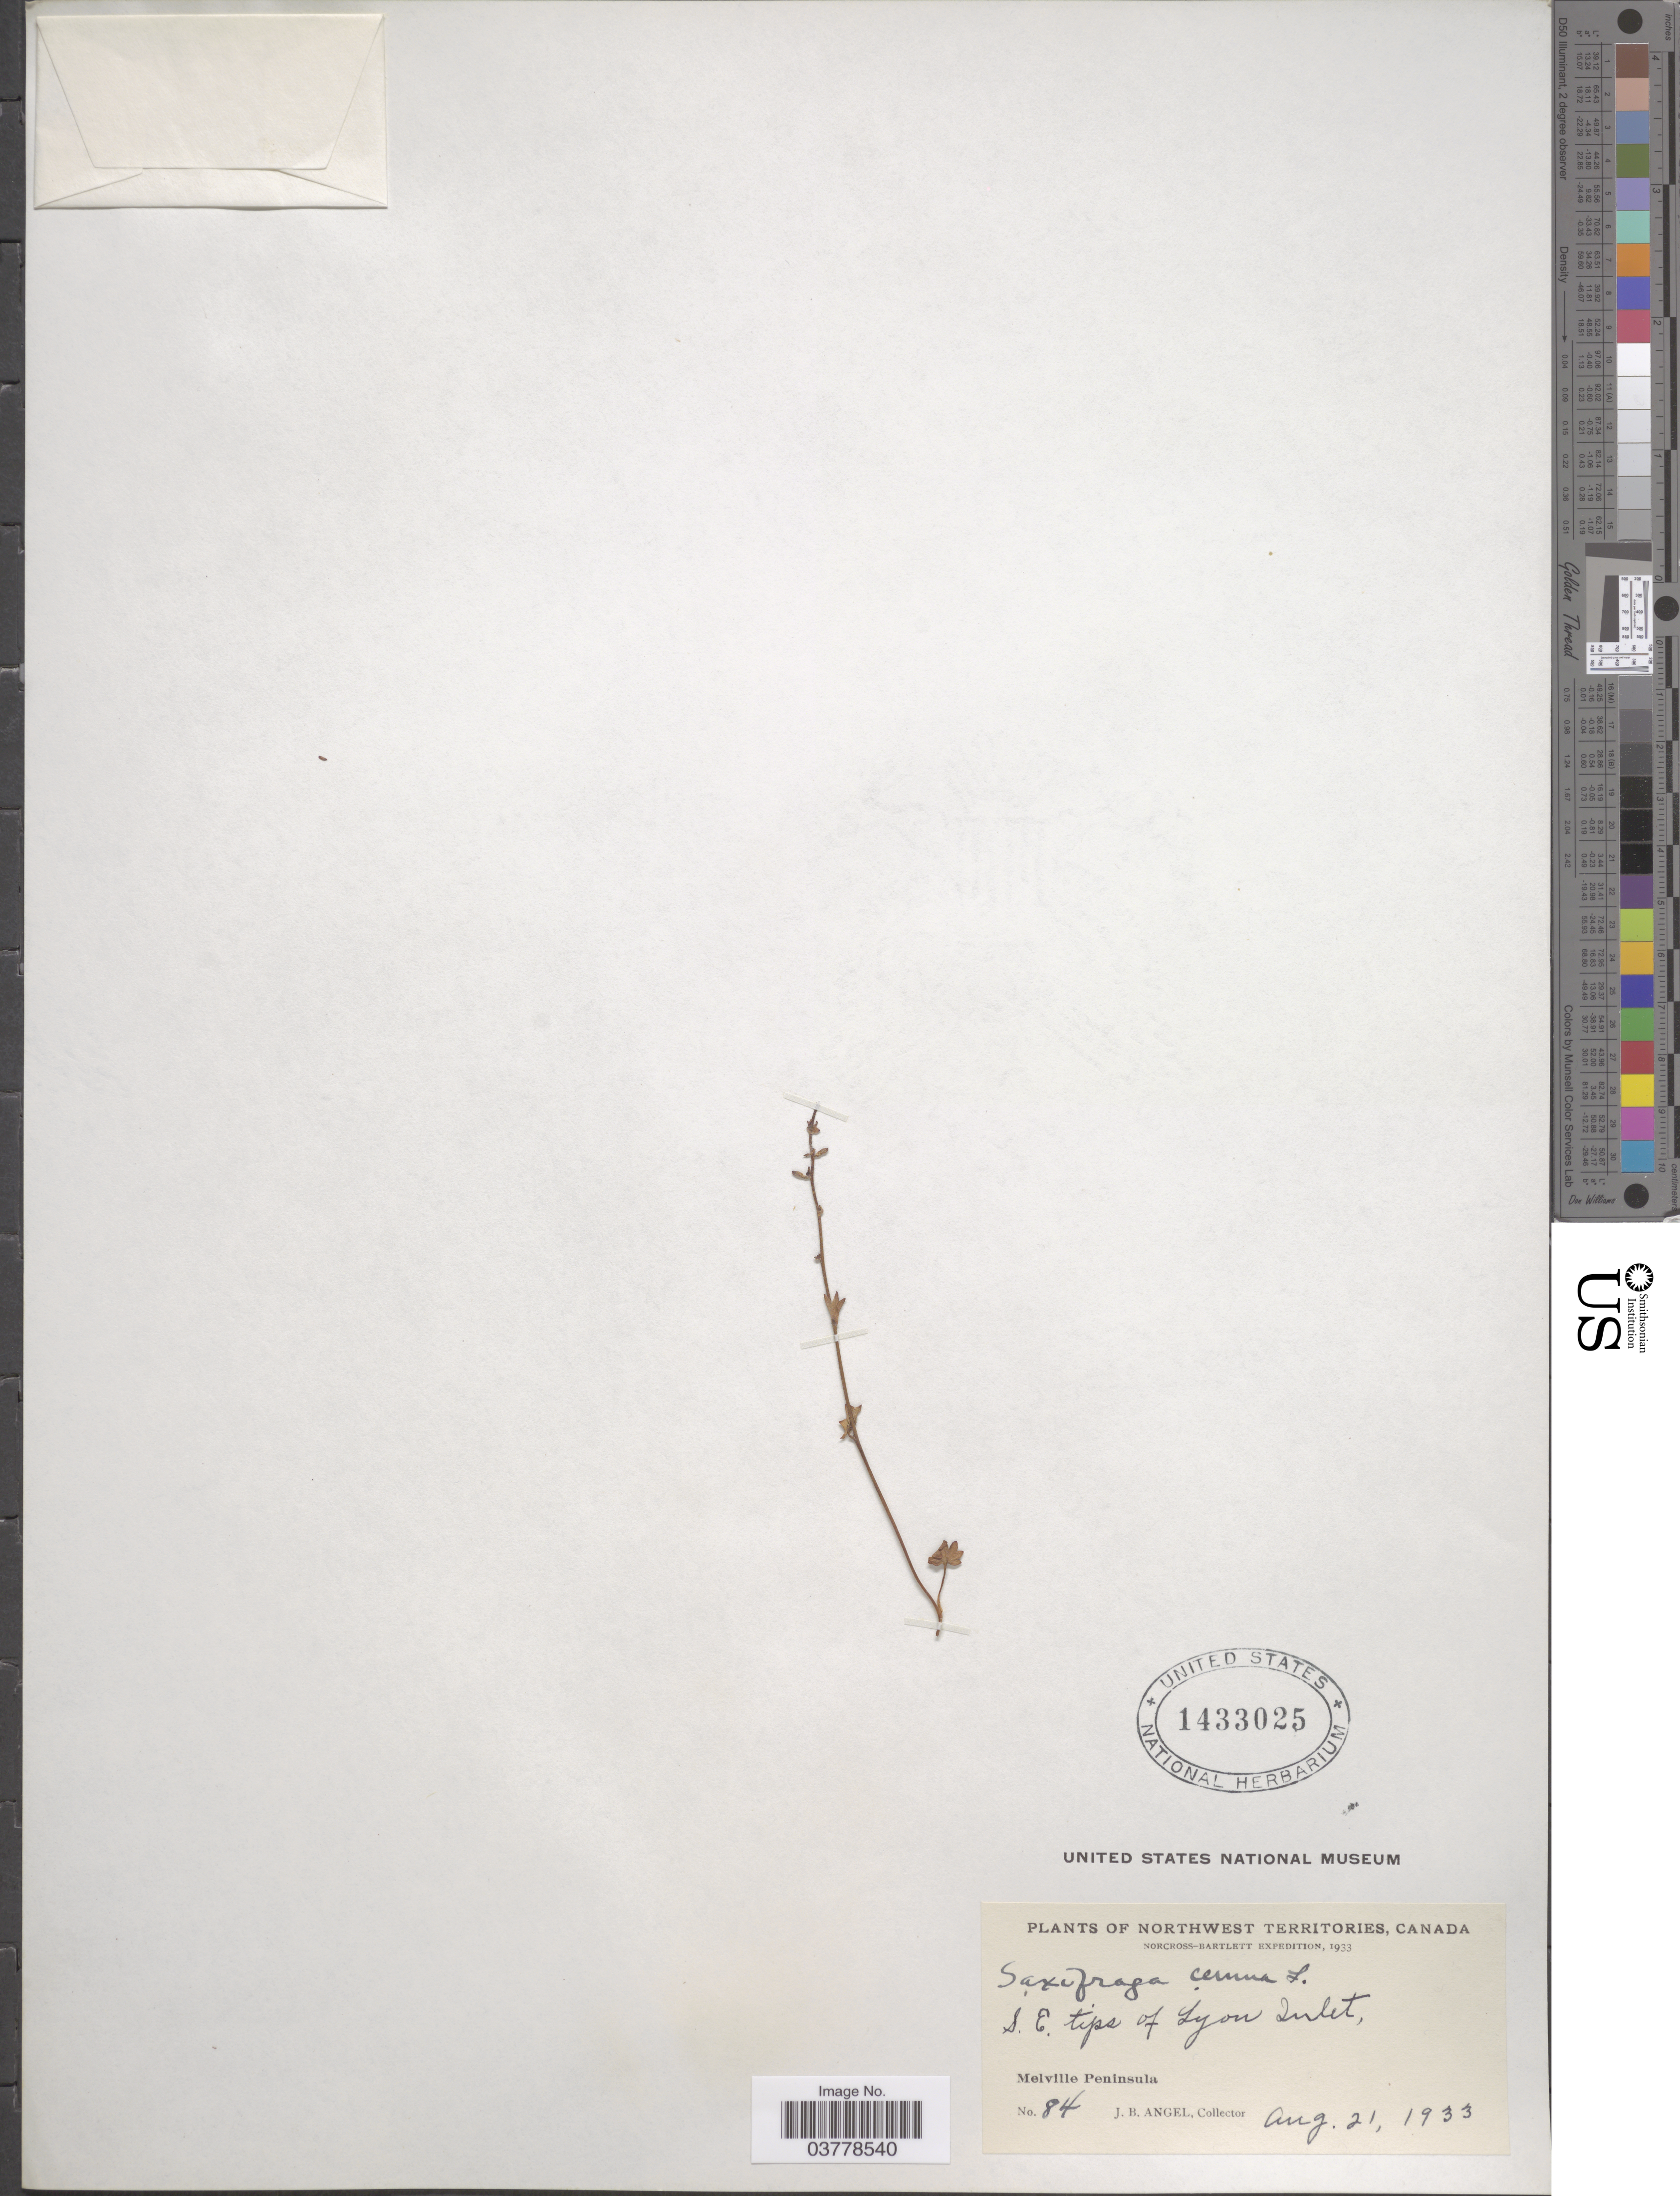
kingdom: Plantae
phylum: Tracheophyta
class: Magnoliopsida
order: Saxifragales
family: Saxifragaceae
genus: Saxifraga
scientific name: Saxifraga cernua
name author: L.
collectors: J. Angel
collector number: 84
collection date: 1933-08-21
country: Canada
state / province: Northwest Territories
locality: S. E. tips of Lyon Inlet, Melville Peninsula.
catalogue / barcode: US 1433025